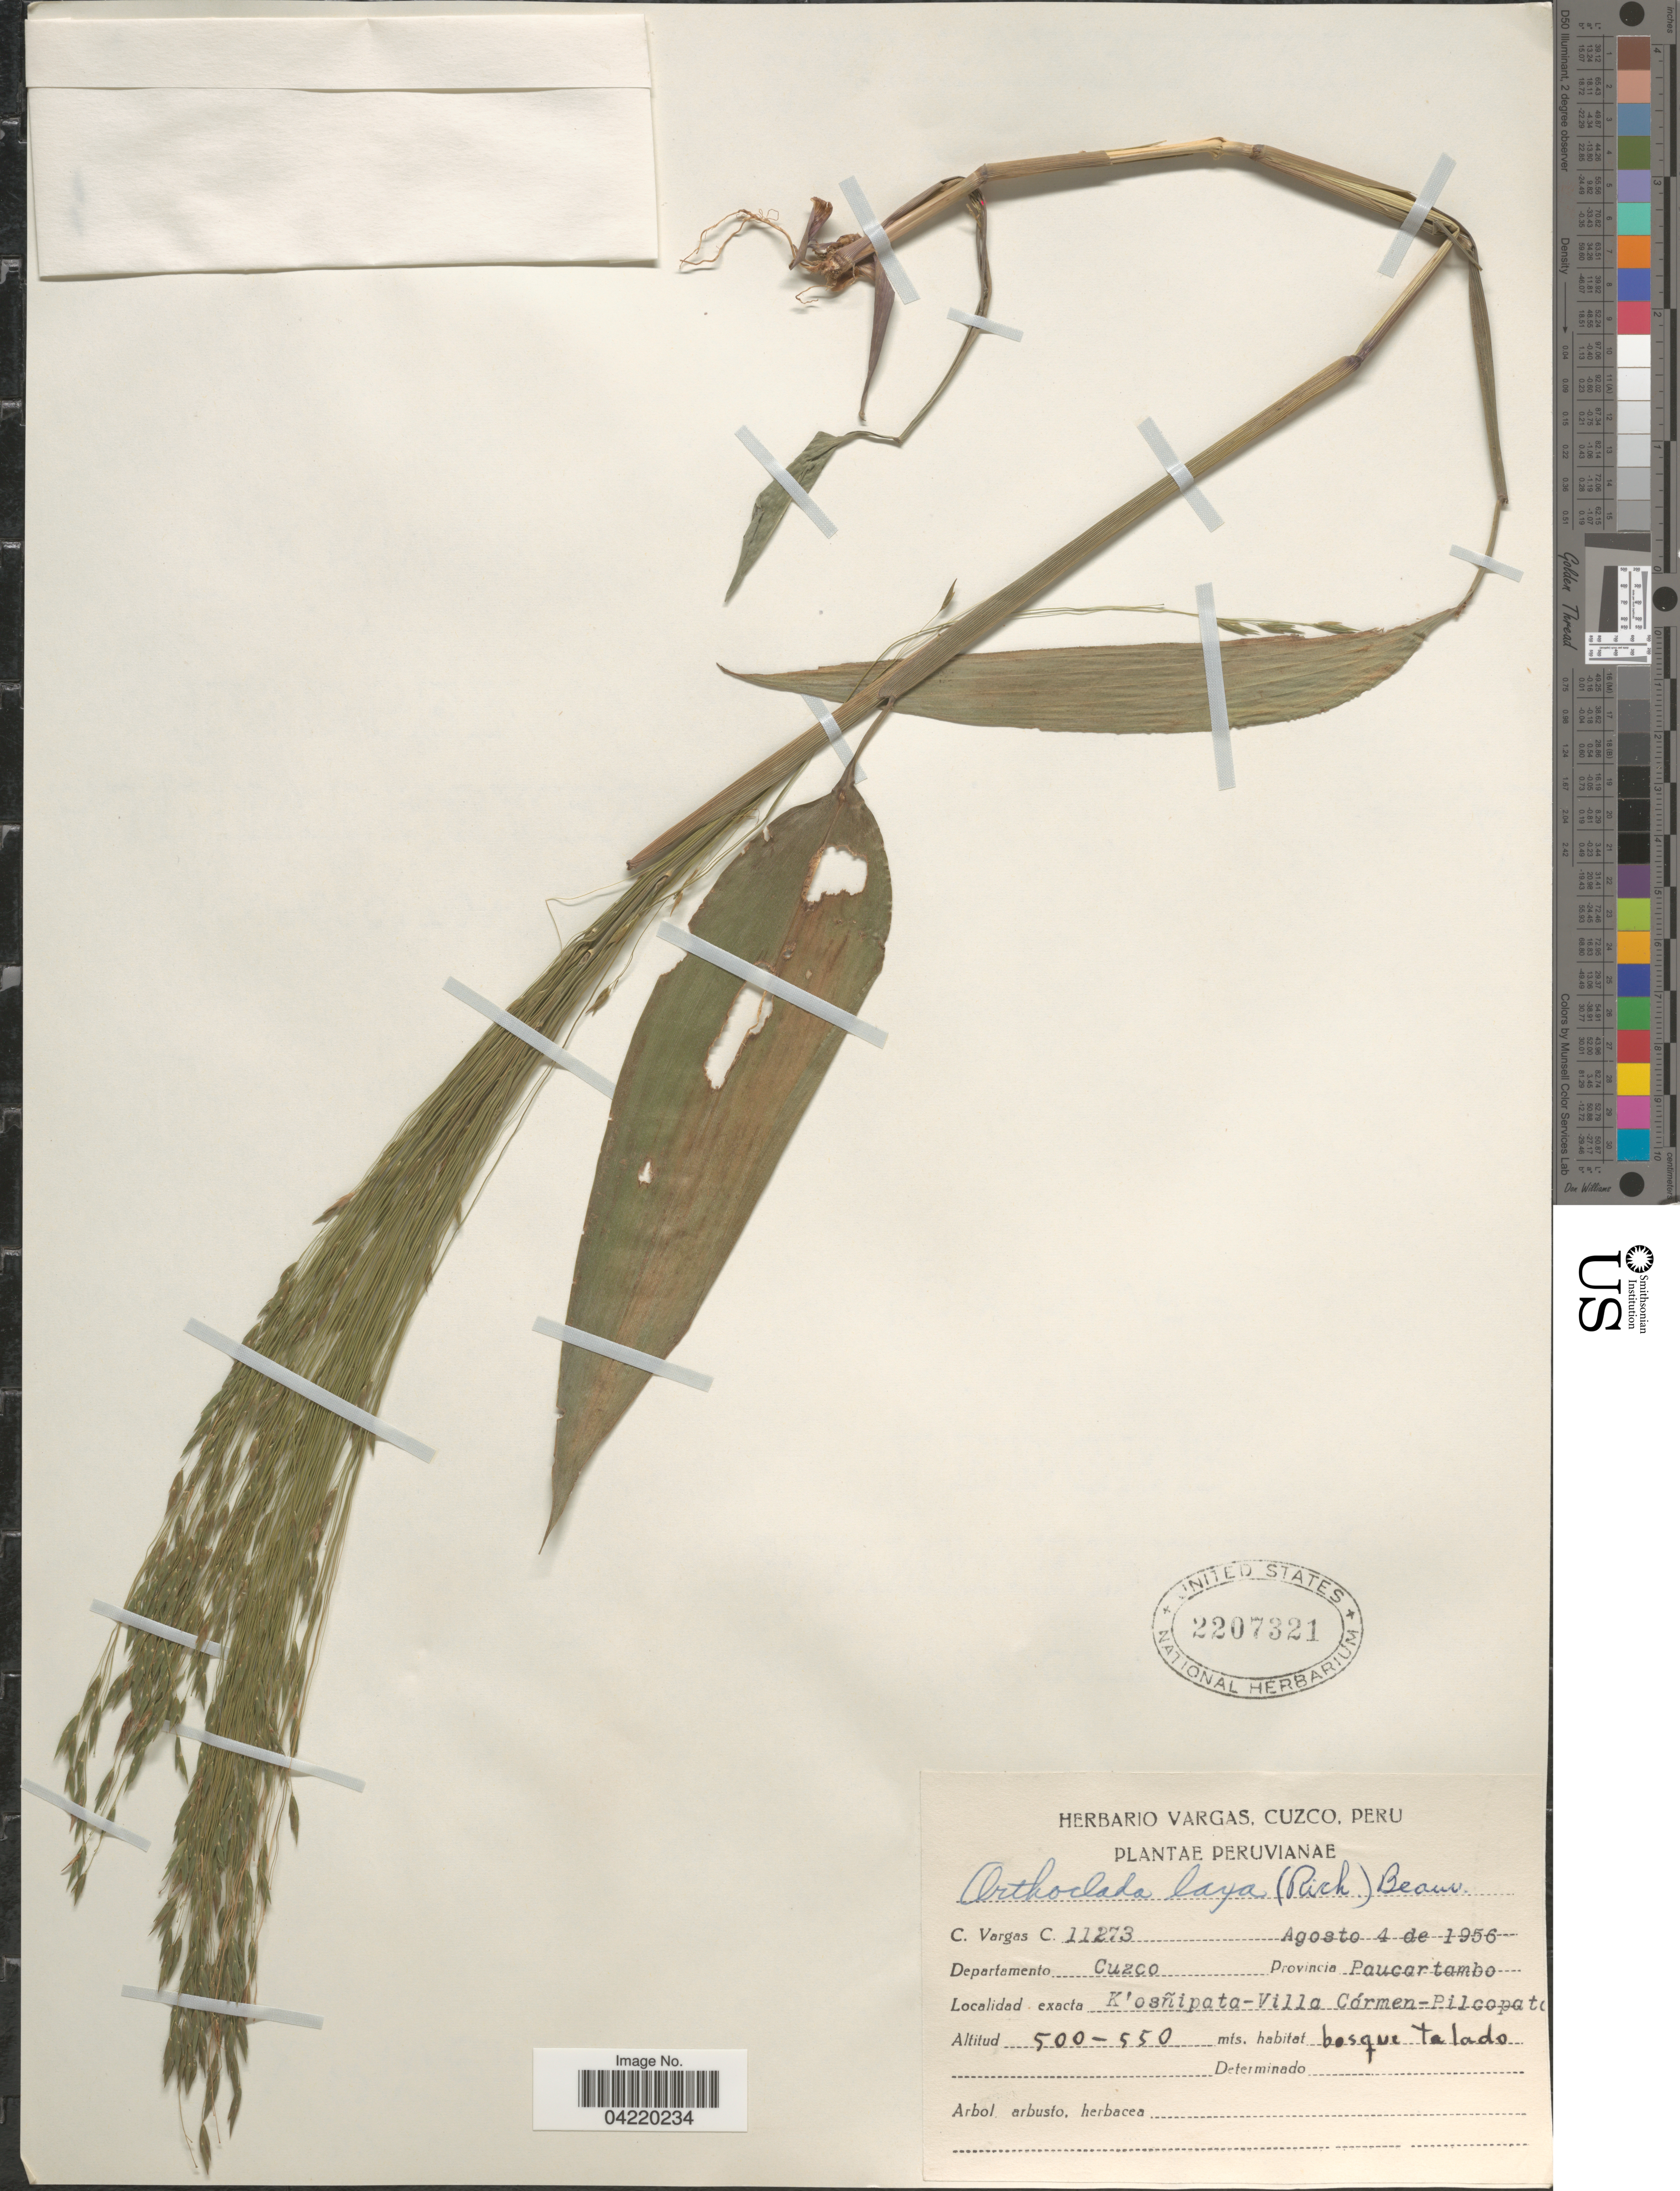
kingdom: Plantae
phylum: Tracheophyta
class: Liliopsida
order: Poales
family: Poaceae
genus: Orthoclada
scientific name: Orthoclada laxa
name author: P. Beauv.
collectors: C. Vargas Calderón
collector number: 11273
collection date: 1956-08-04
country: Peru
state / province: Cusco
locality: K'osñipata - Villa Cármen - Pilcopata, Provincia Paucartambo, Departamento Cuzco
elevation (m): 500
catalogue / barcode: US 2207321